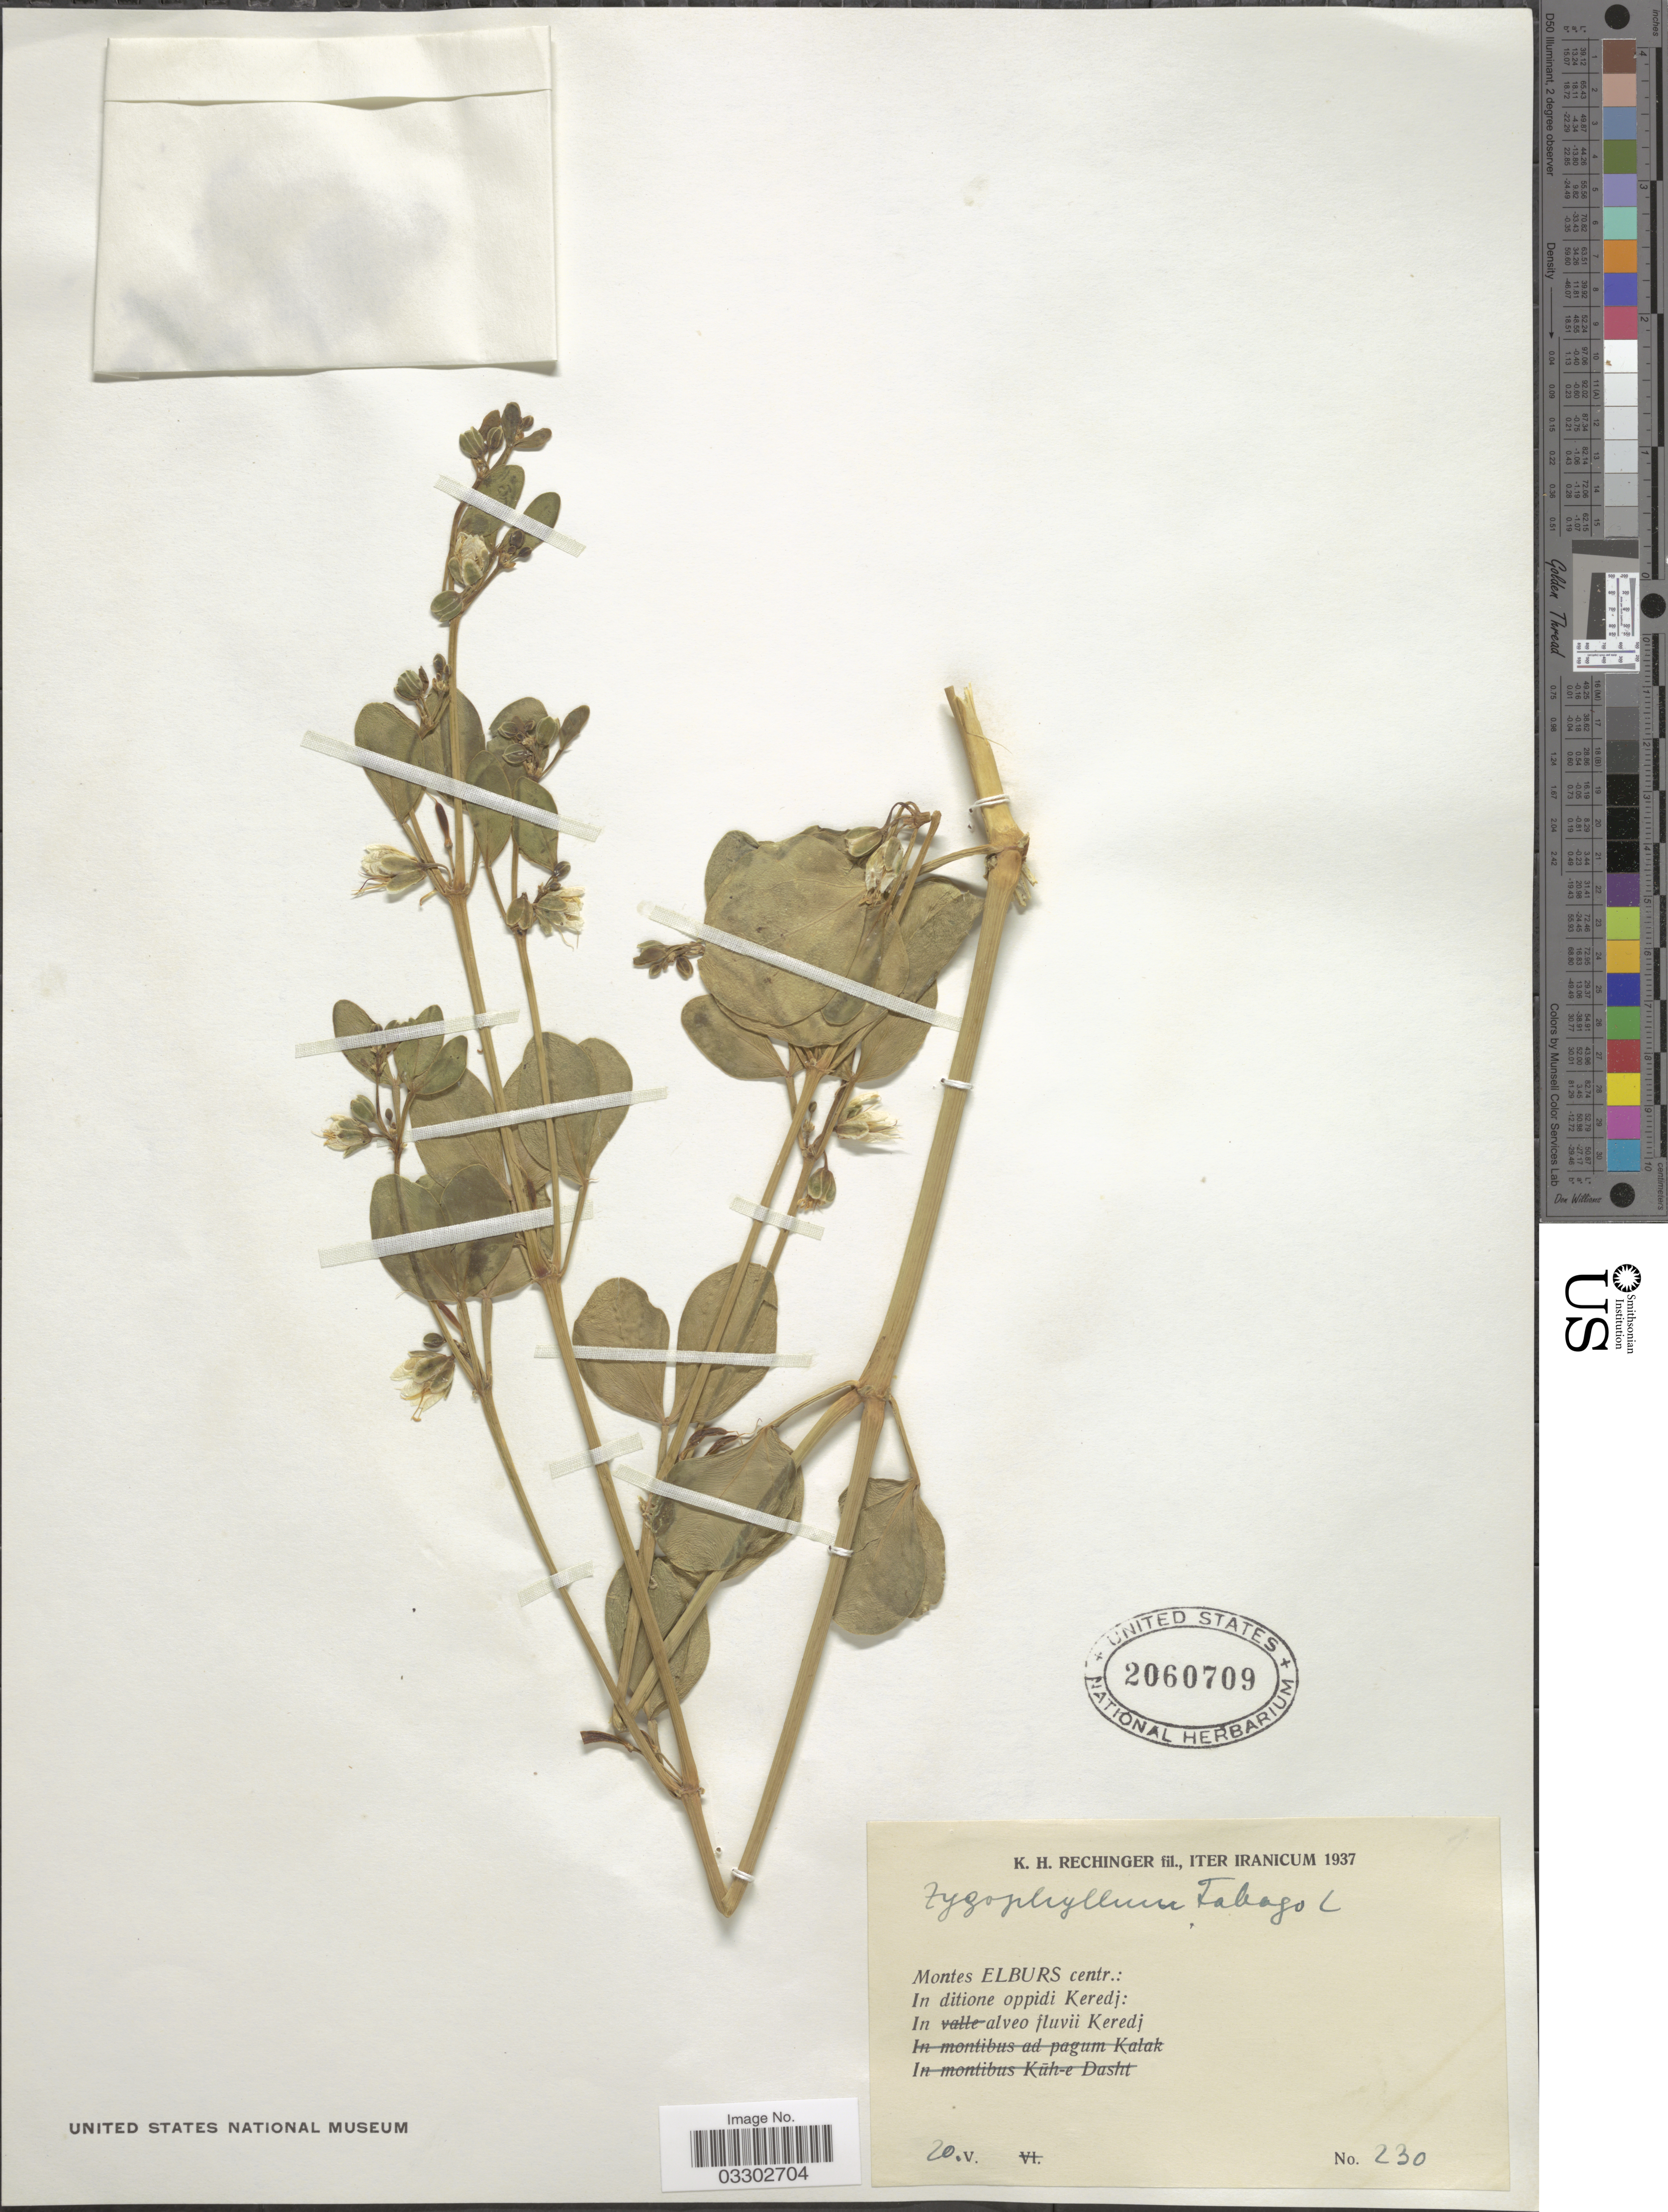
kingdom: Plantae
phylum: Tracheophyta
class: Magnoliopsida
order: Zygophyllales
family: Zygophyllaceae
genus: Zygophyllum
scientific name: Zygophyllum fabago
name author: L.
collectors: K. H. Rechinger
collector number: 230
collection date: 1937-05-20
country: Iran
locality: Montes Elburs centr.: In ditione oppidi Keredj: In alveo fluvii Keredj.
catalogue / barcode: US 2060709